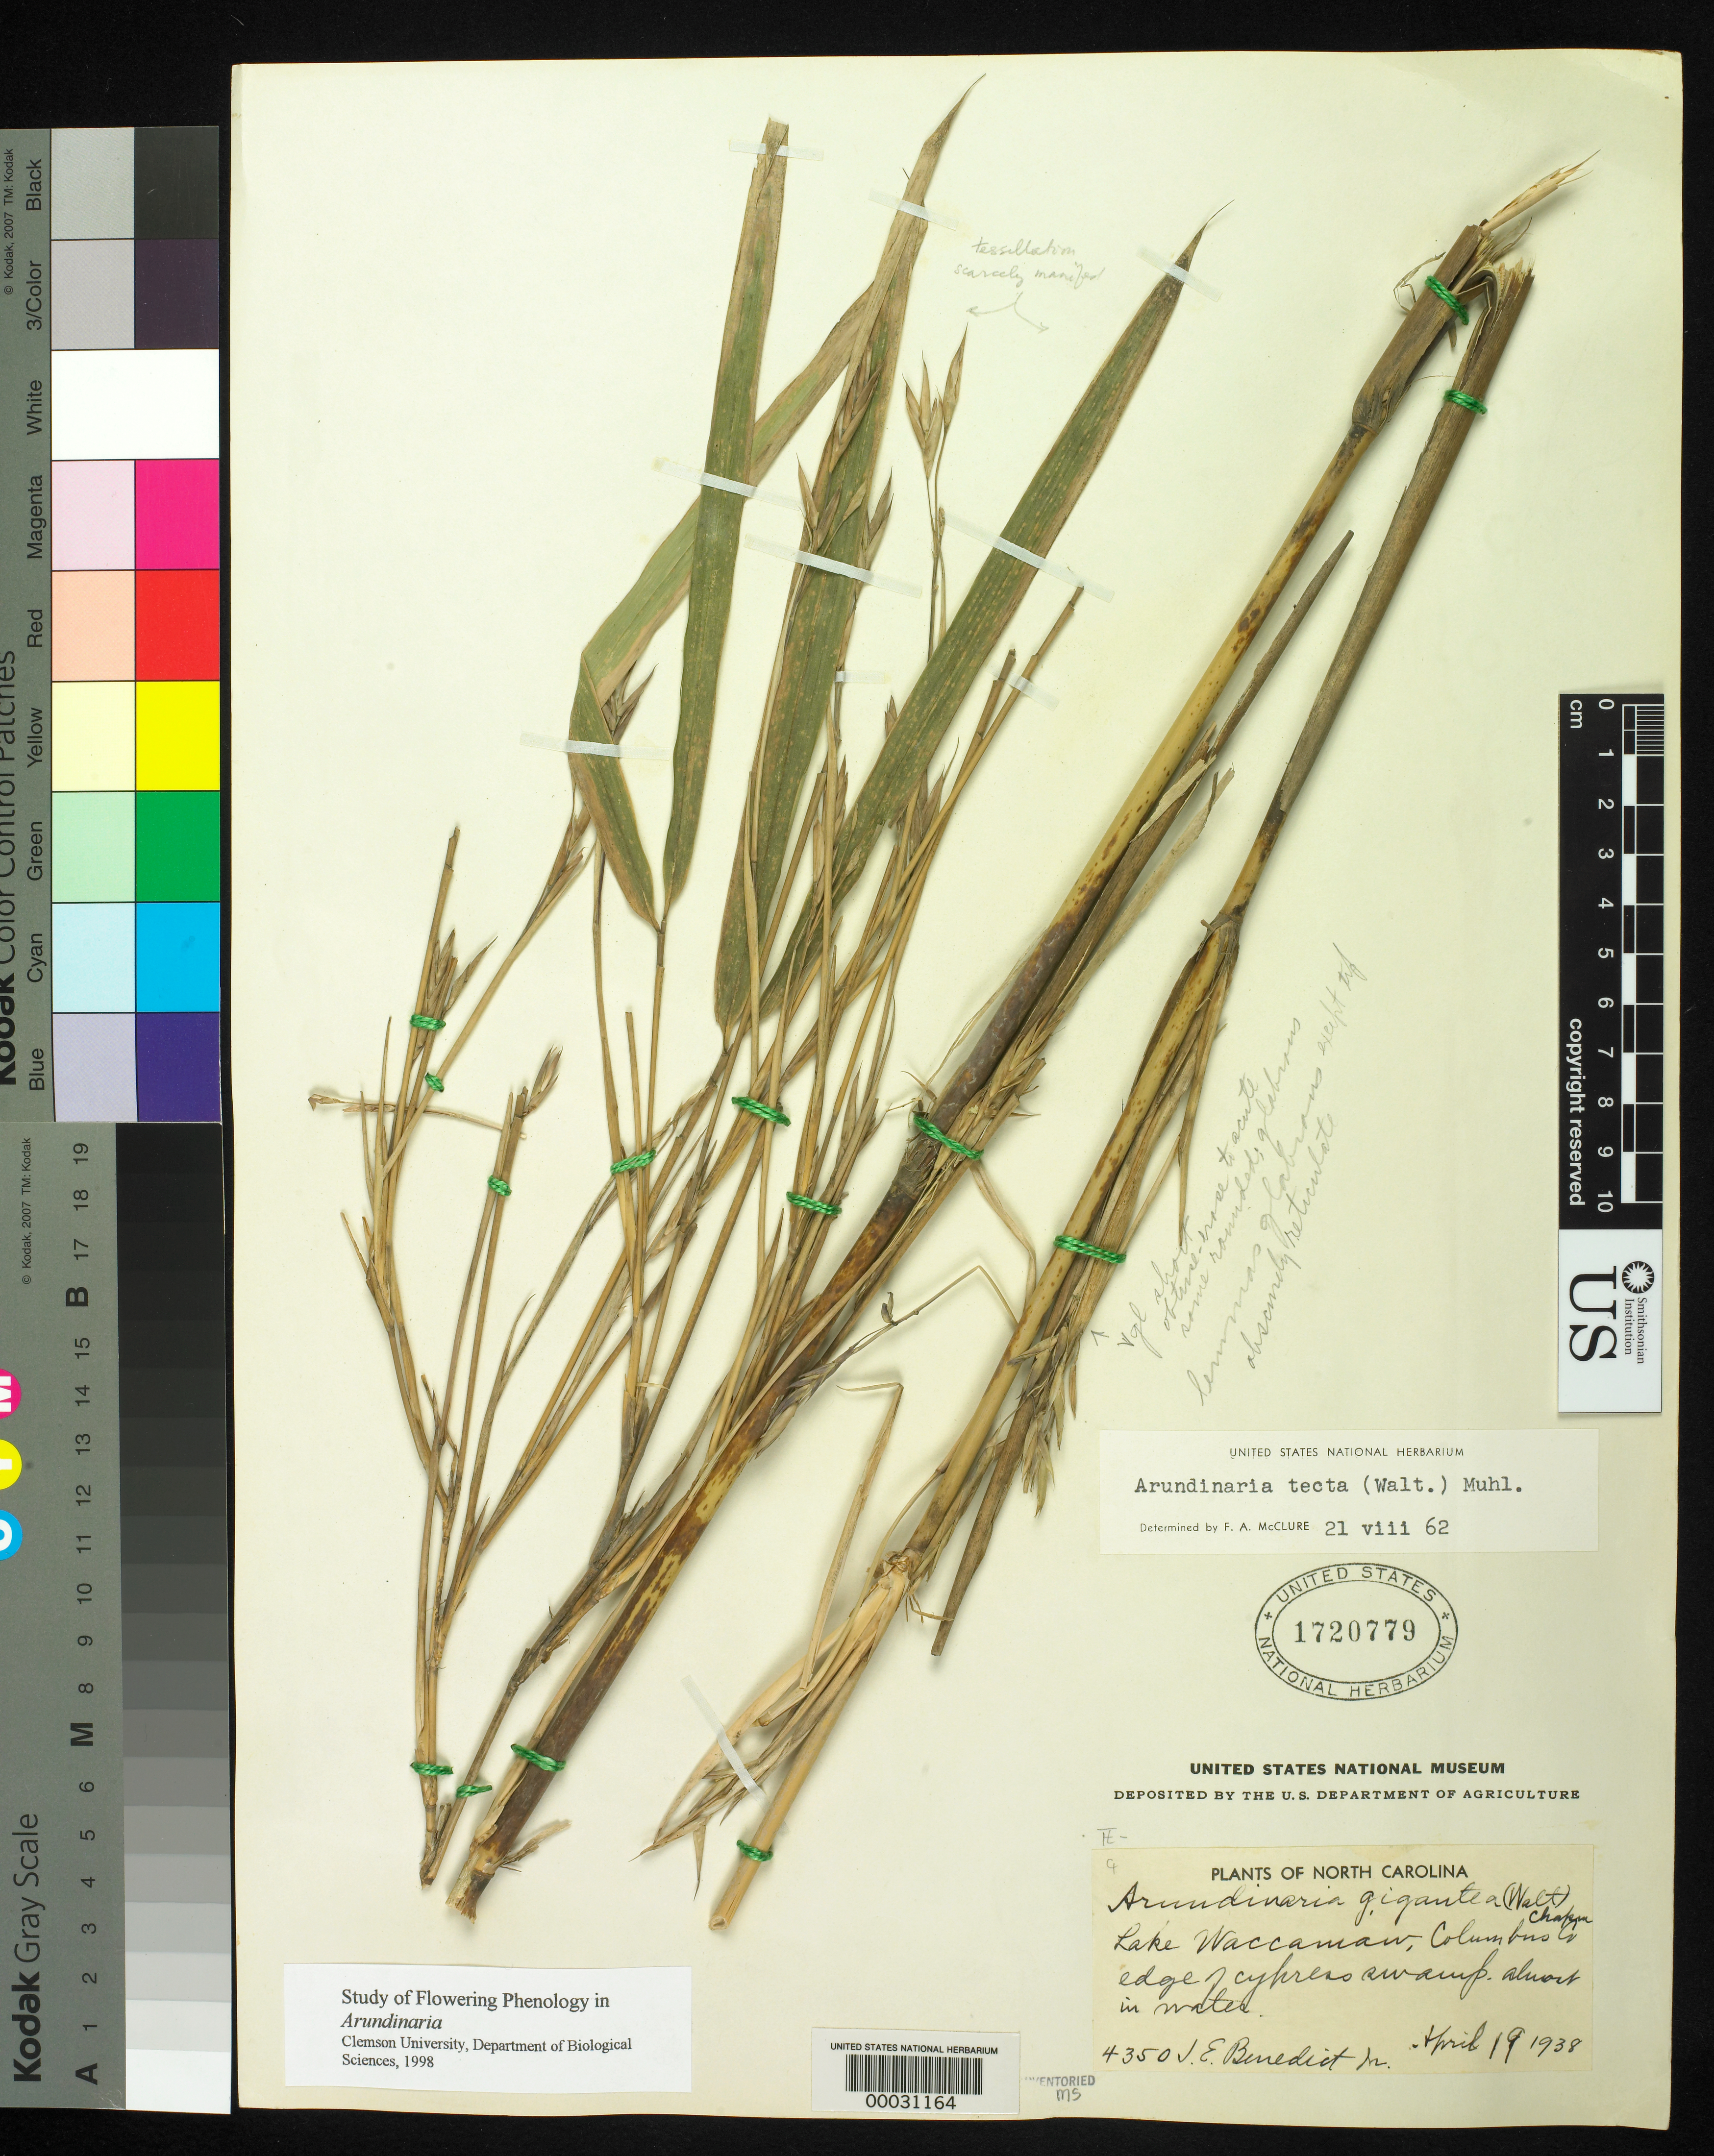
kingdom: Plantae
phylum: Tracheophyta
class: Liliopsida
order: Poales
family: Poaceae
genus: Arundinaria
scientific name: Arundinaria tecta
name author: (Walter) Muhl.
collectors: J. E. Benedict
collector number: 4350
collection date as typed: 19 Apr 1938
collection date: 1938-04-19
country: United States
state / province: North Carolina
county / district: Columbus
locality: Lake waccamaw. [state previously entered as south carolina.]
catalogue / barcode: US 1720779